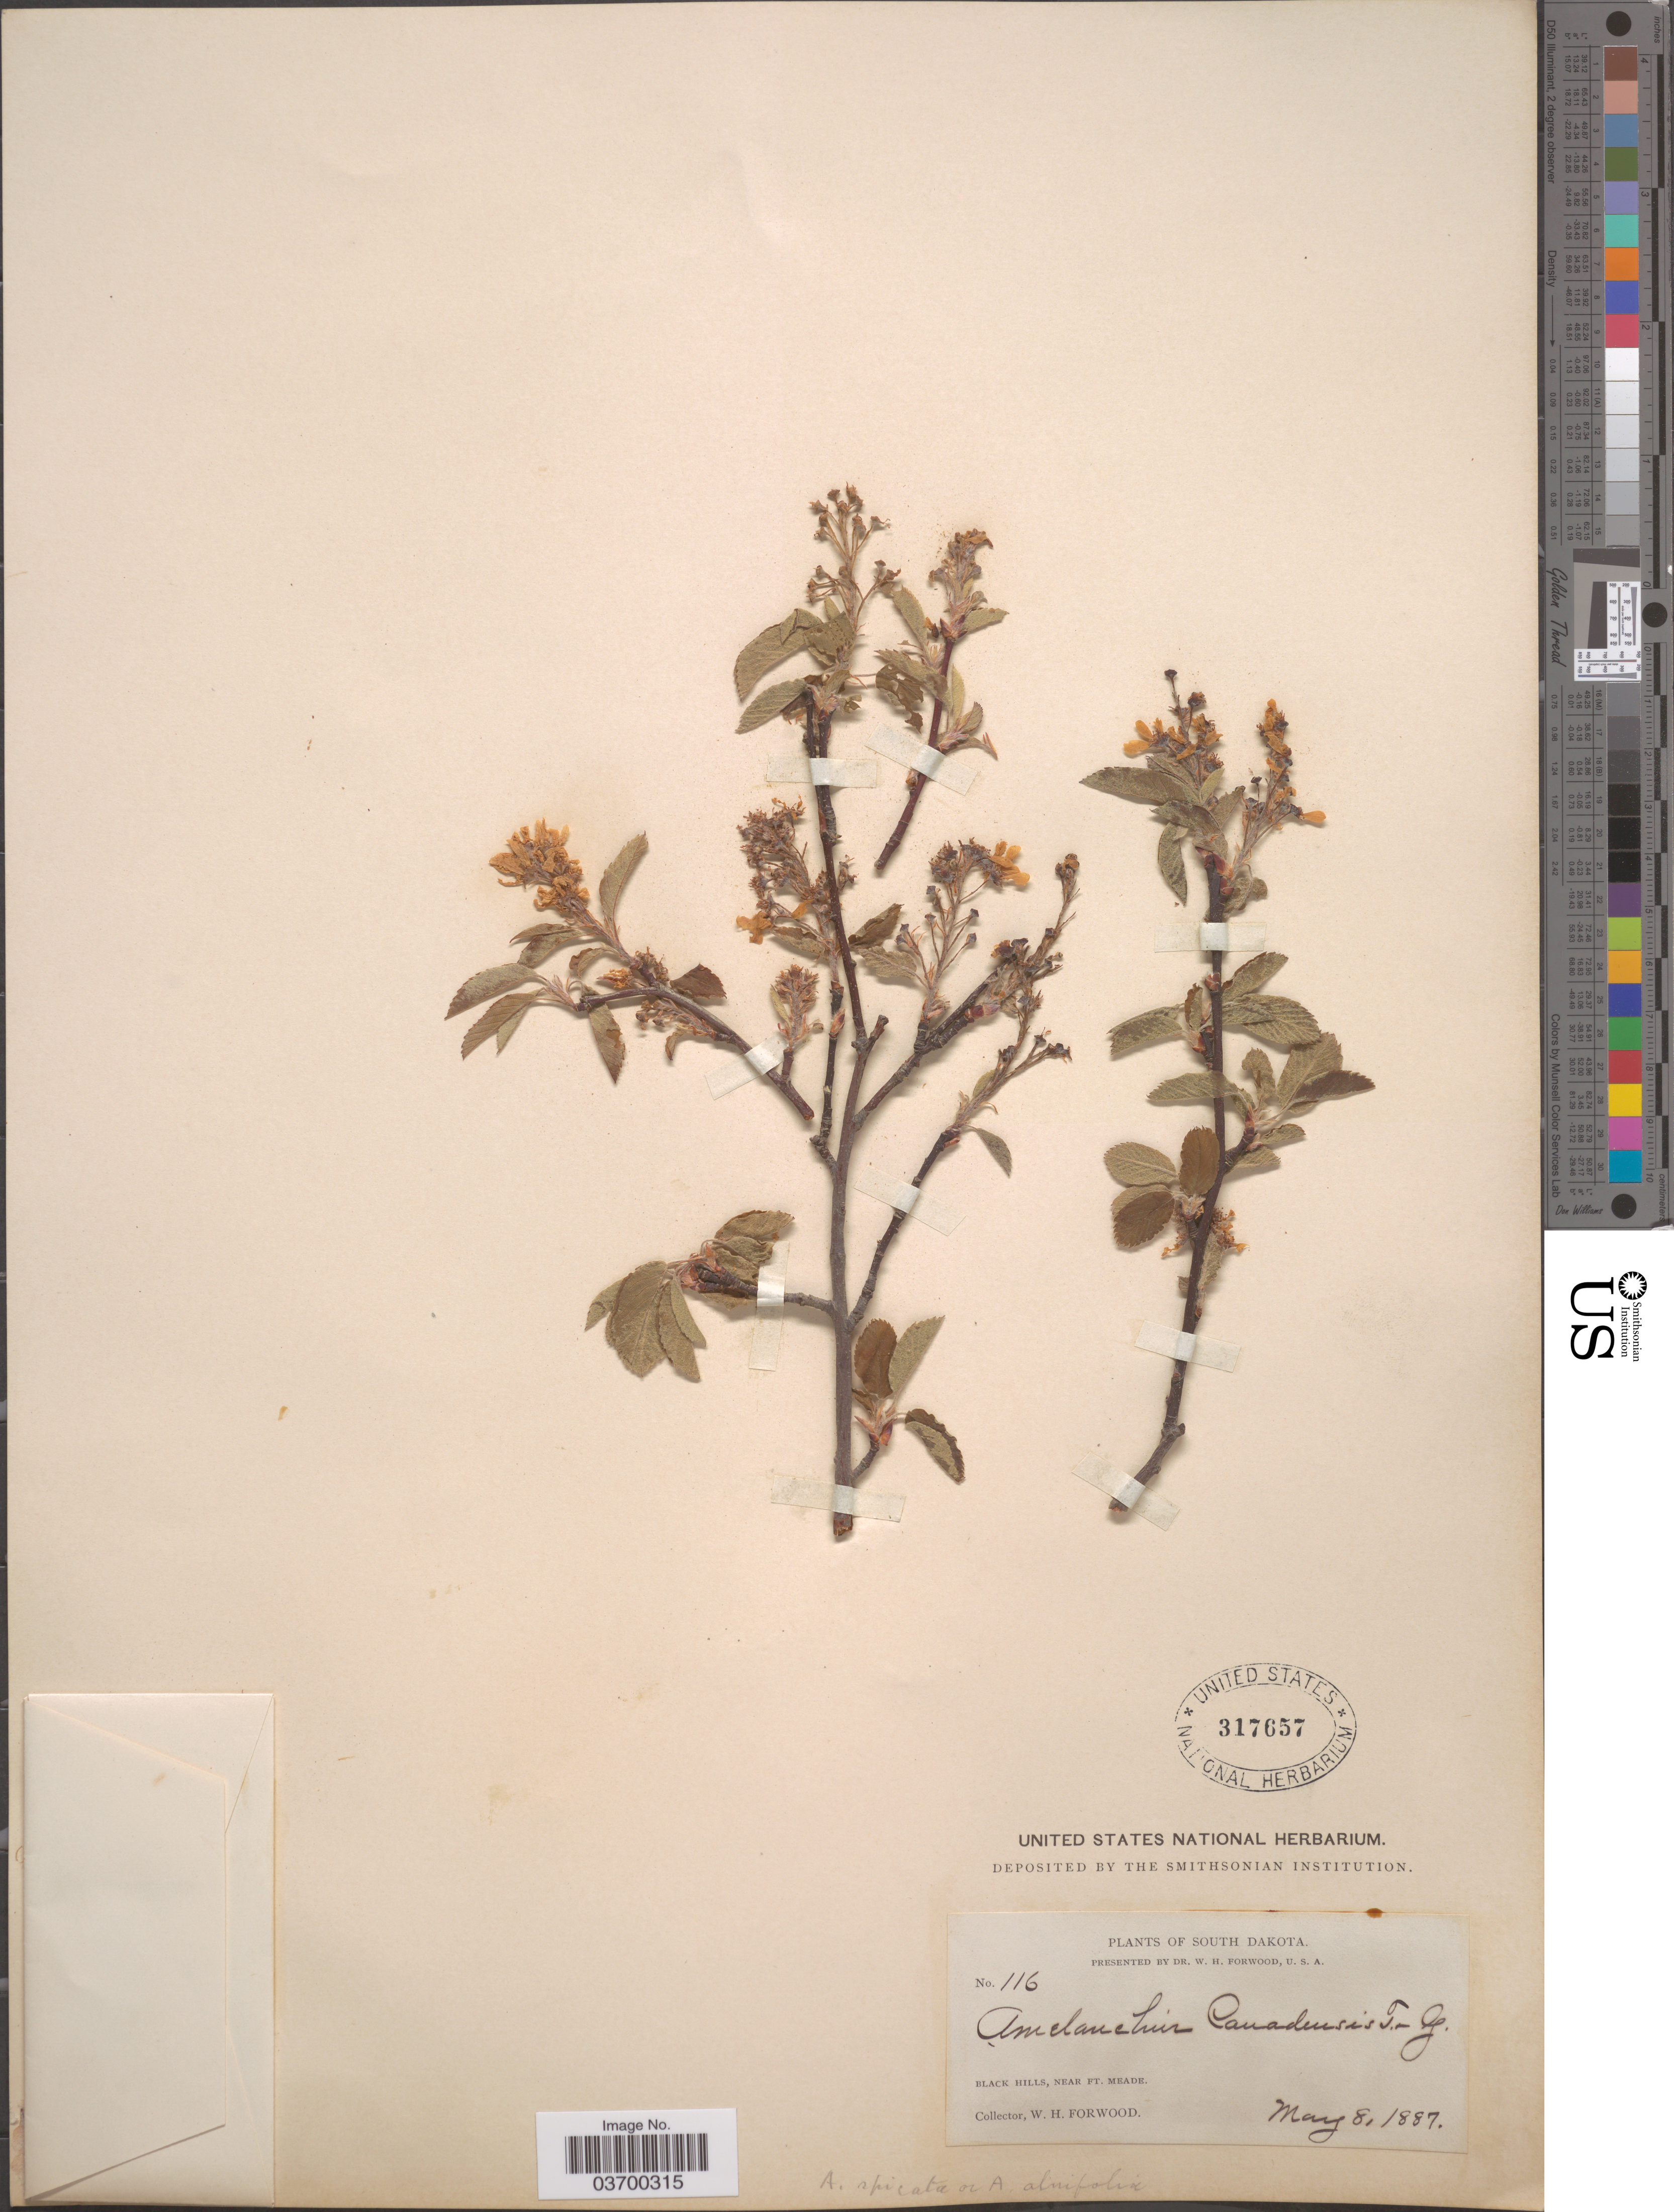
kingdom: Plantae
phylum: Tracheophyta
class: Magnoliopsida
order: Rosales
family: Rosaceae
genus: Amelanchier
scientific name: Amelanchier canadensis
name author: (L.) Medic.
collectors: W. Forwood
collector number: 116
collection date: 1887-05-08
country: United States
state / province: South Dakota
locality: Black Hills, near Ft. Meade.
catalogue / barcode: US 317657